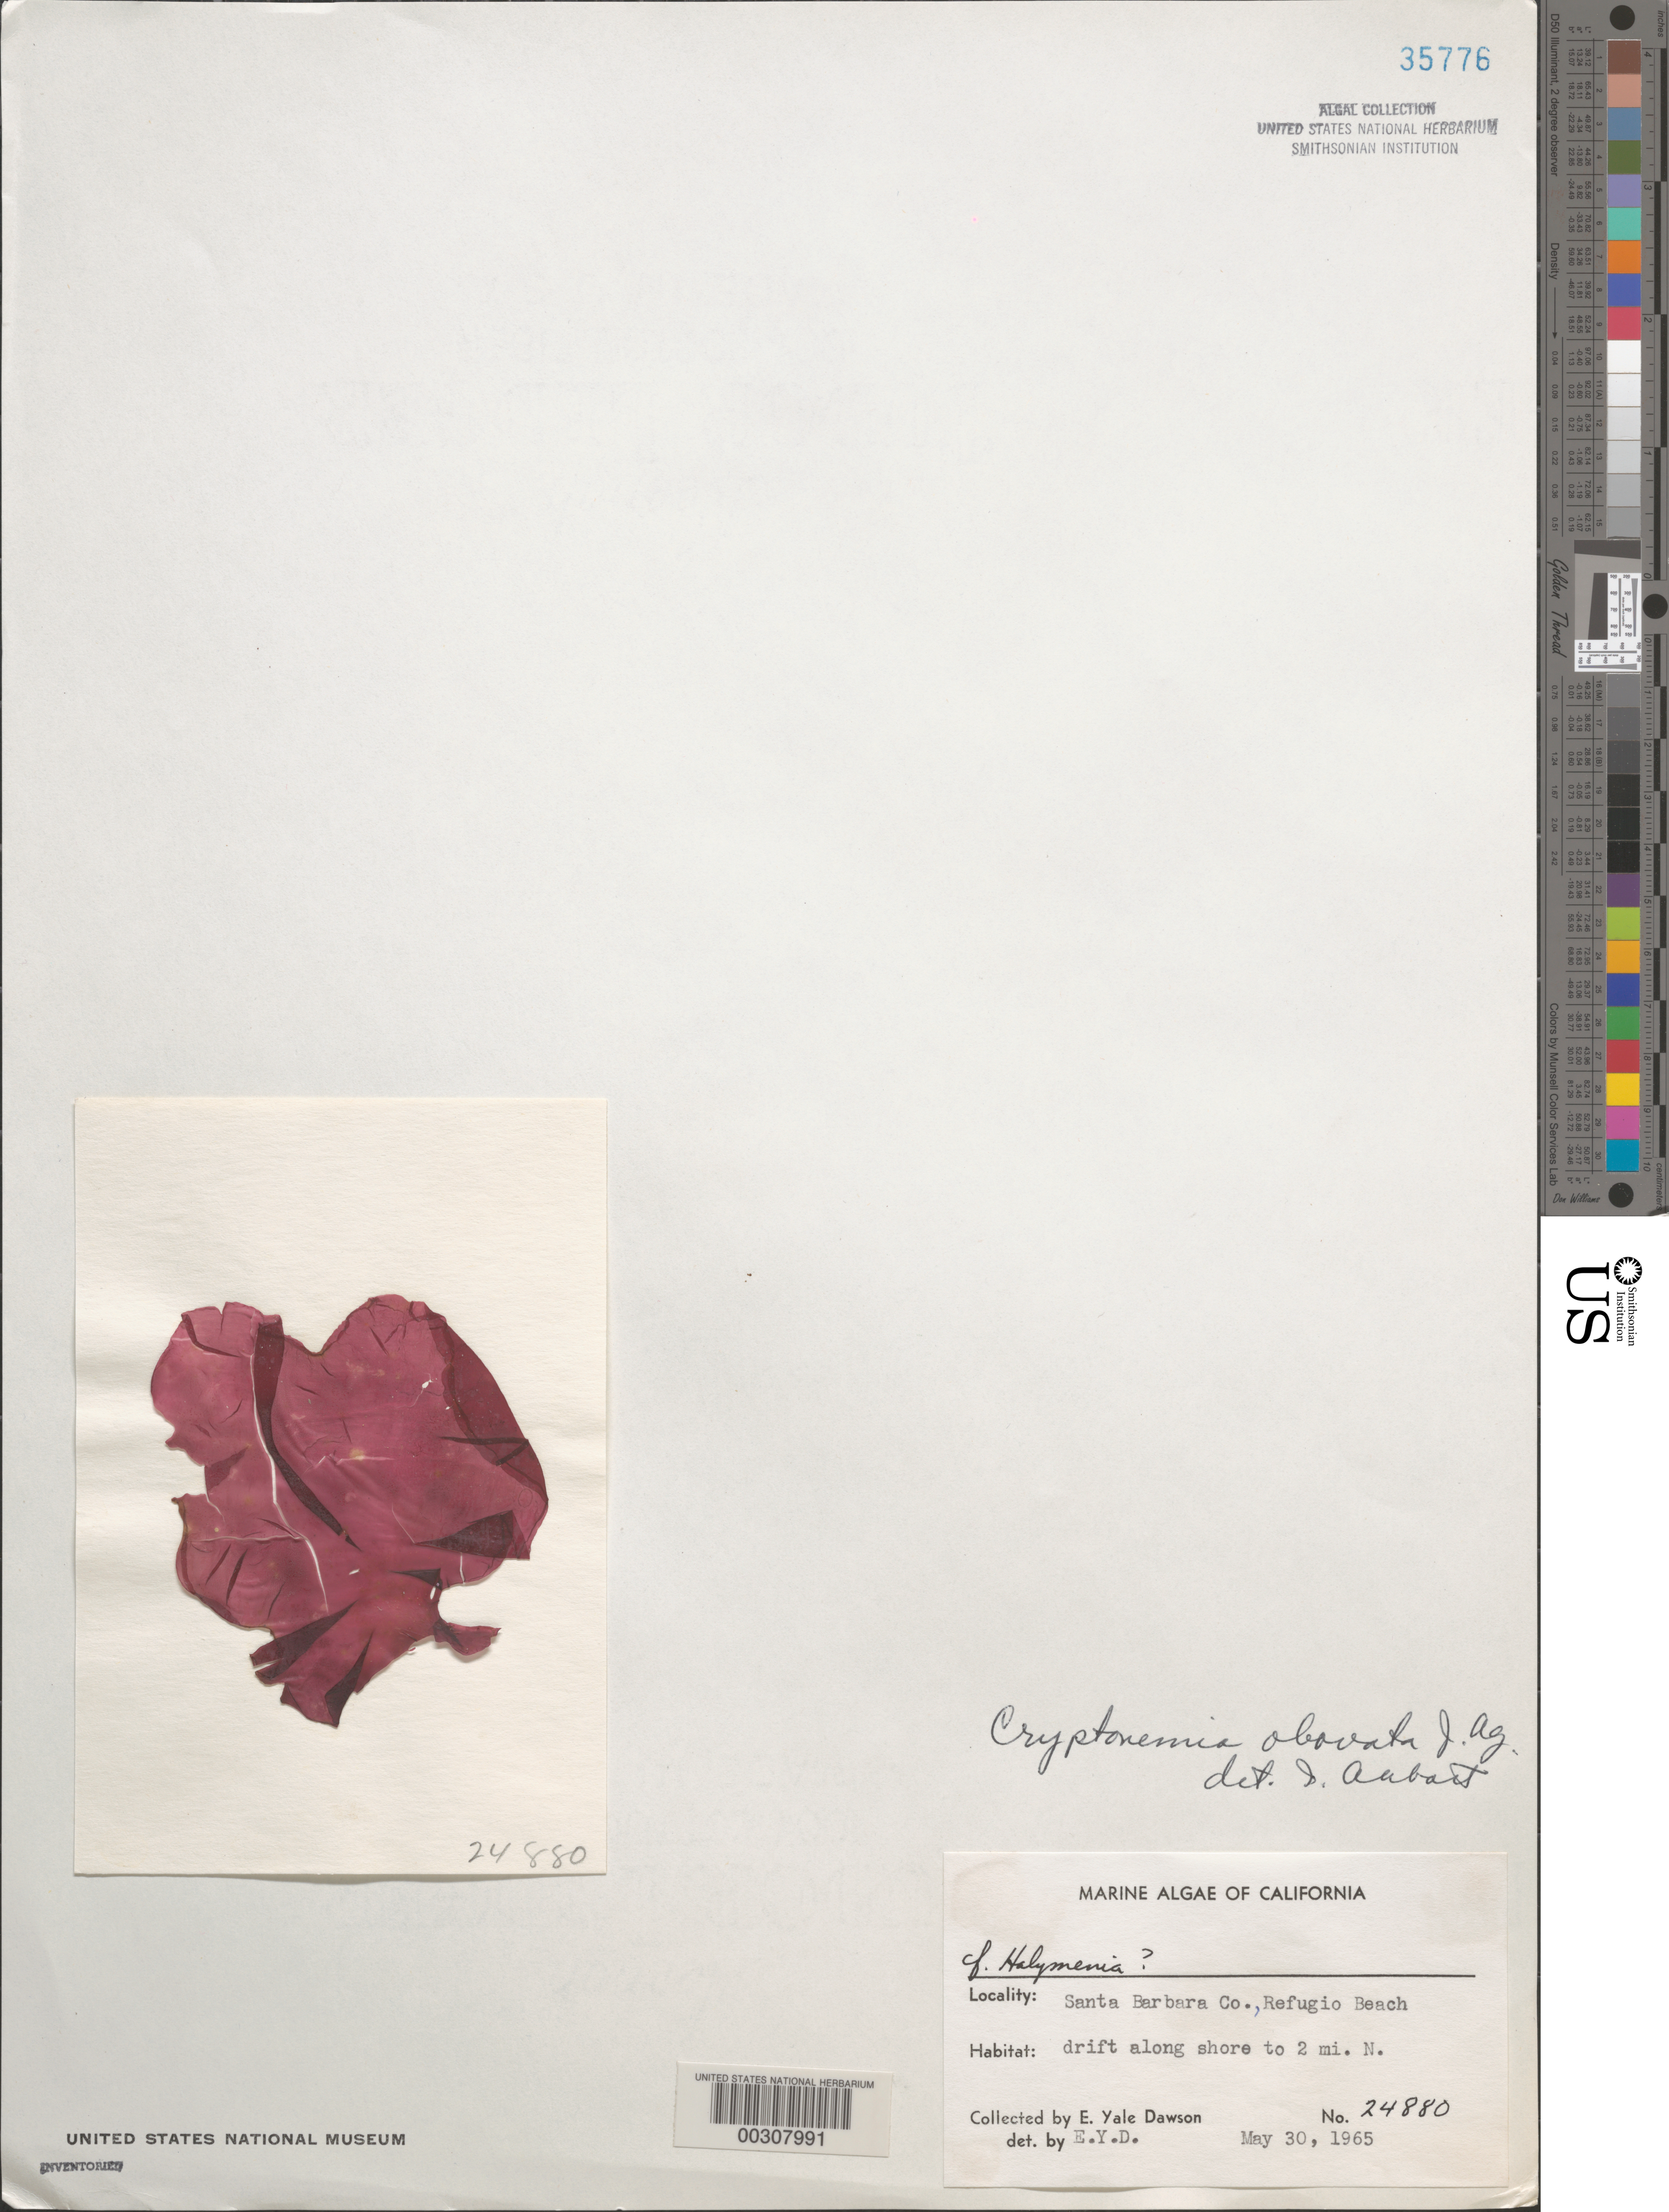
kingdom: Plantae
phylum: Rhodophyta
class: Florideophyceae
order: Halymeniales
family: Halymeniaceae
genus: Cryptonemia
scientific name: Cryptonemia obovata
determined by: Abbott, Isabella A.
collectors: E. Y. Dawson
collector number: EYD 24880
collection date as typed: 30 May 1965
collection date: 1965-05-30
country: United States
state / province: California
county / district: Santa Barbara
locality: Refugio Beach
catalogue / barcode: US 35776